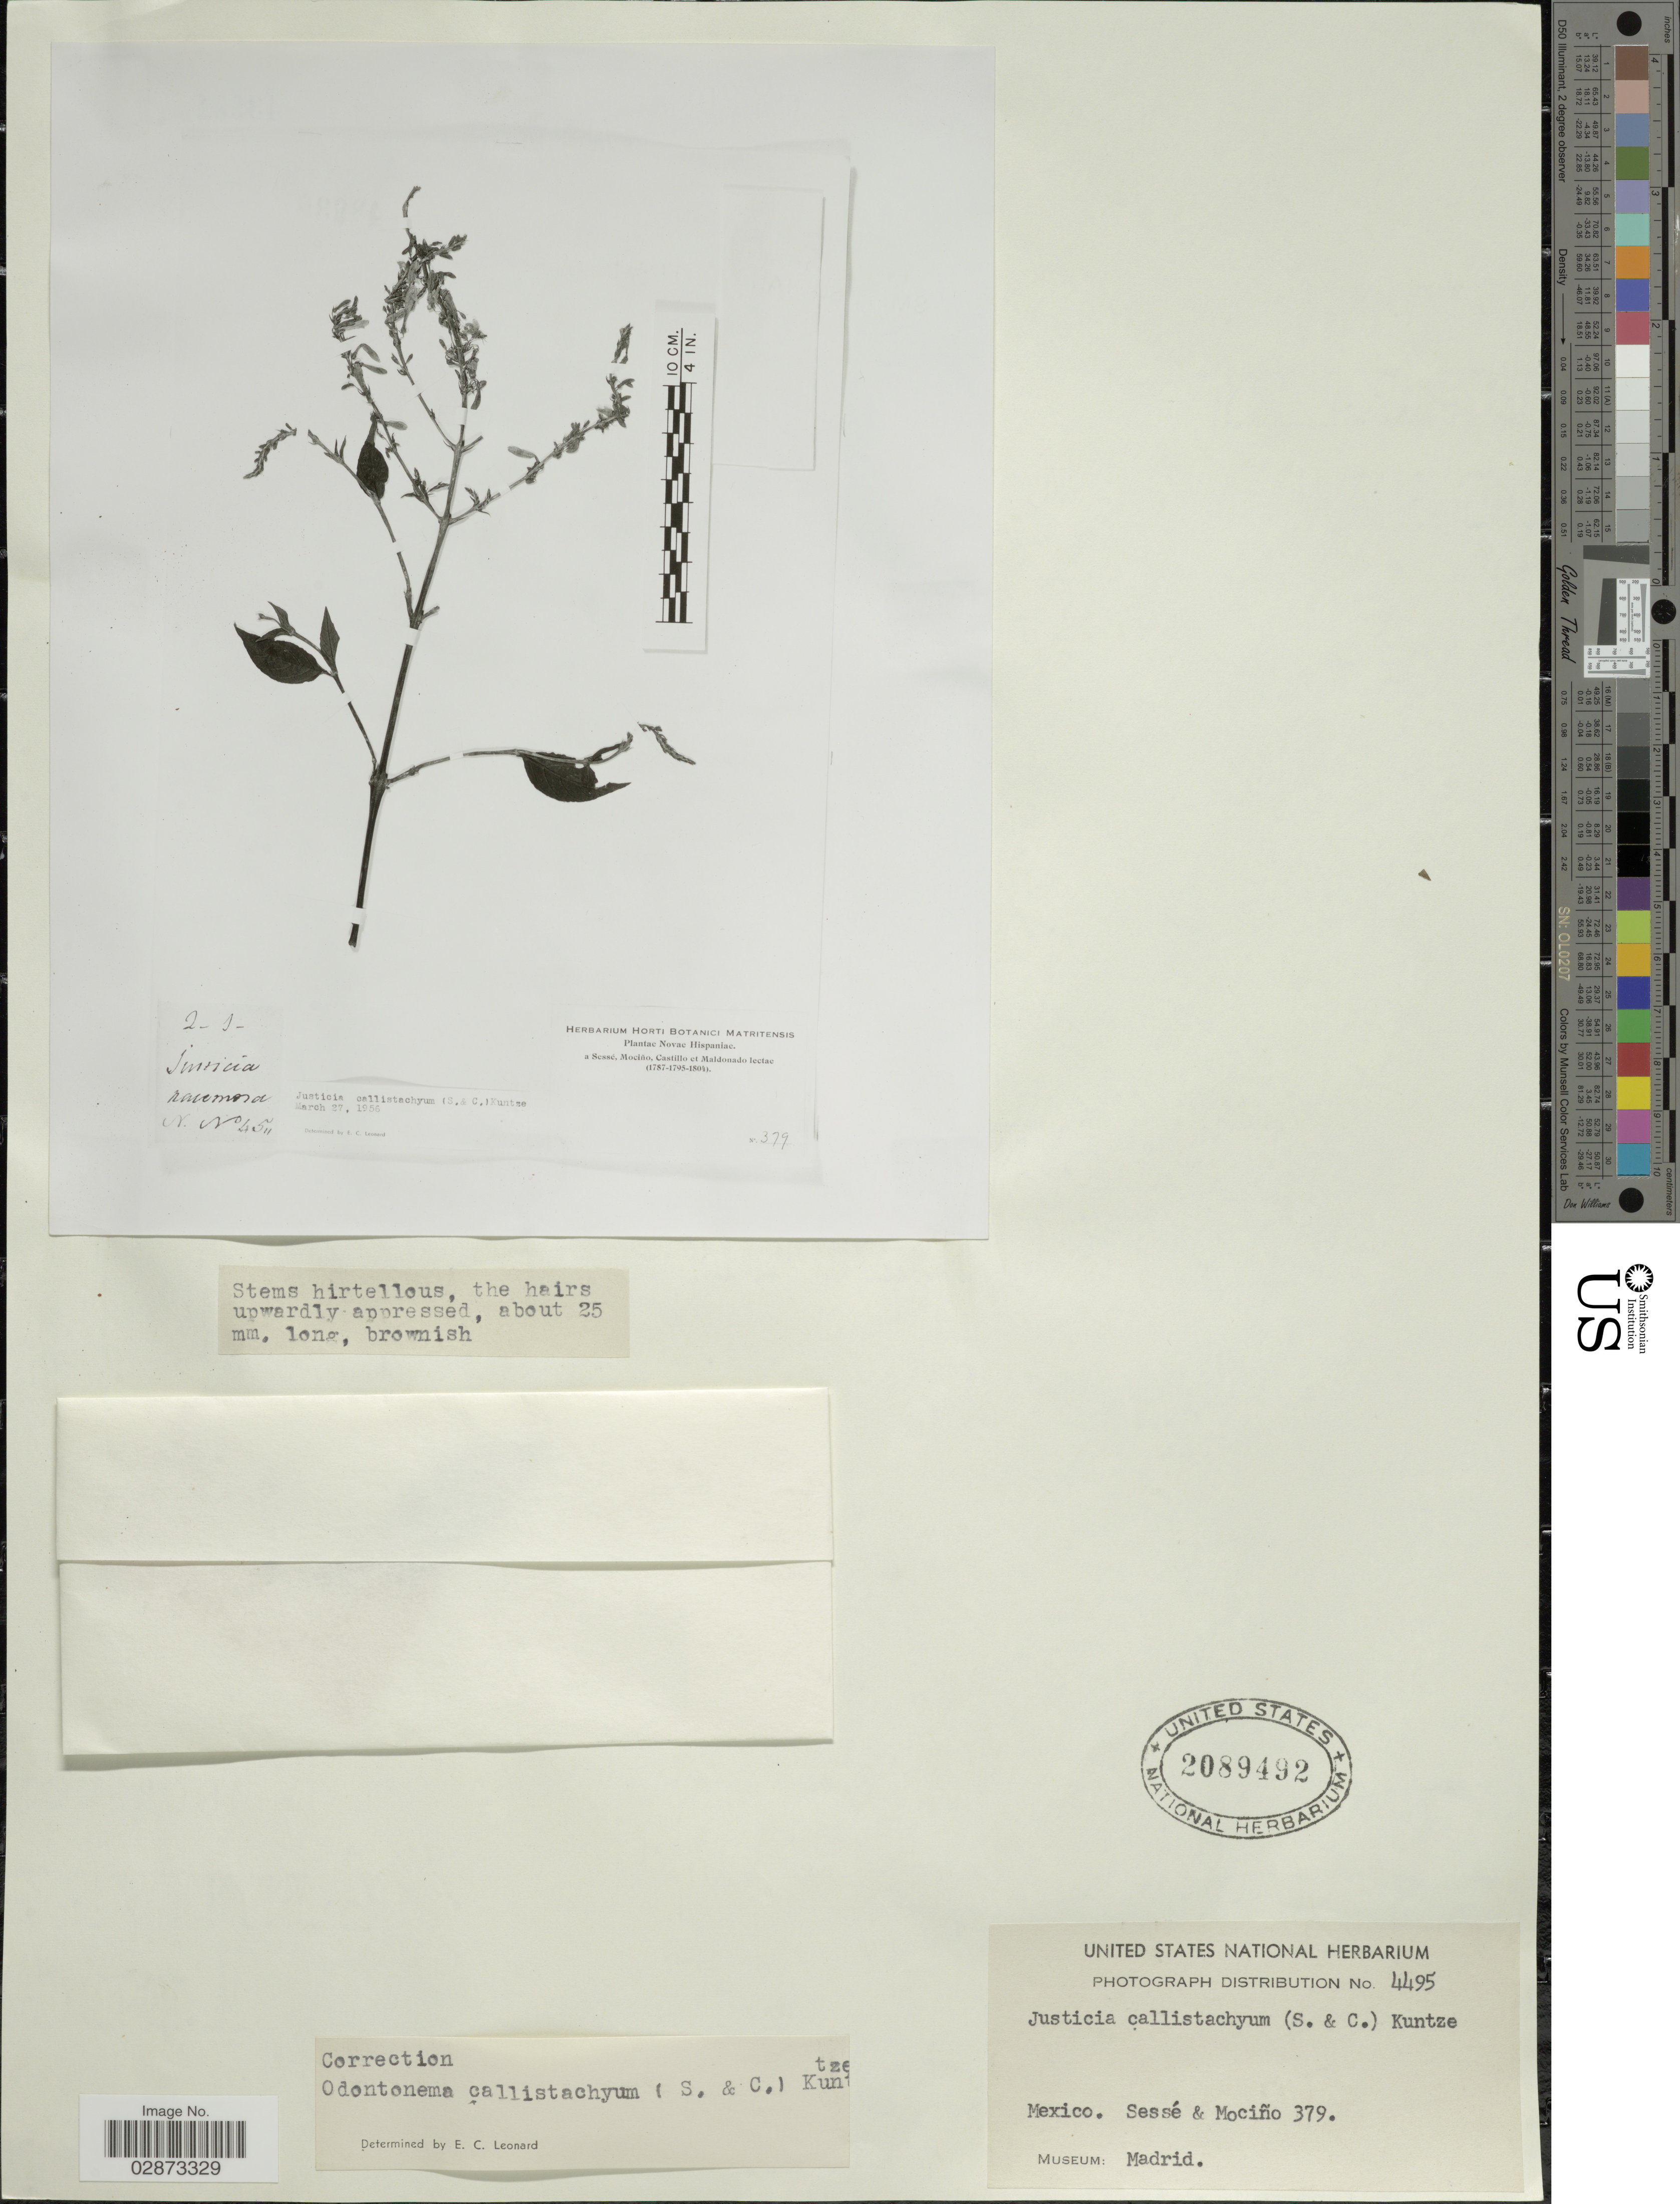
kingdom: Plantae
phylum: Tracheophyta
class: Magnoliopsida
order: Lamiales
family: Acanthaceae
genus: Odontonema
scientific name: Odontonema callistachyum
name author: (Schltdl. & Cham.) Kuntze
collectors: Sessé, --, Mociño, Castillo, -- & Maldonado, --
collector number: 379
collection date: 1787/1804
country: Mexico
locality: Novae Hispaniae.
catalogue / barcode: US 2089492